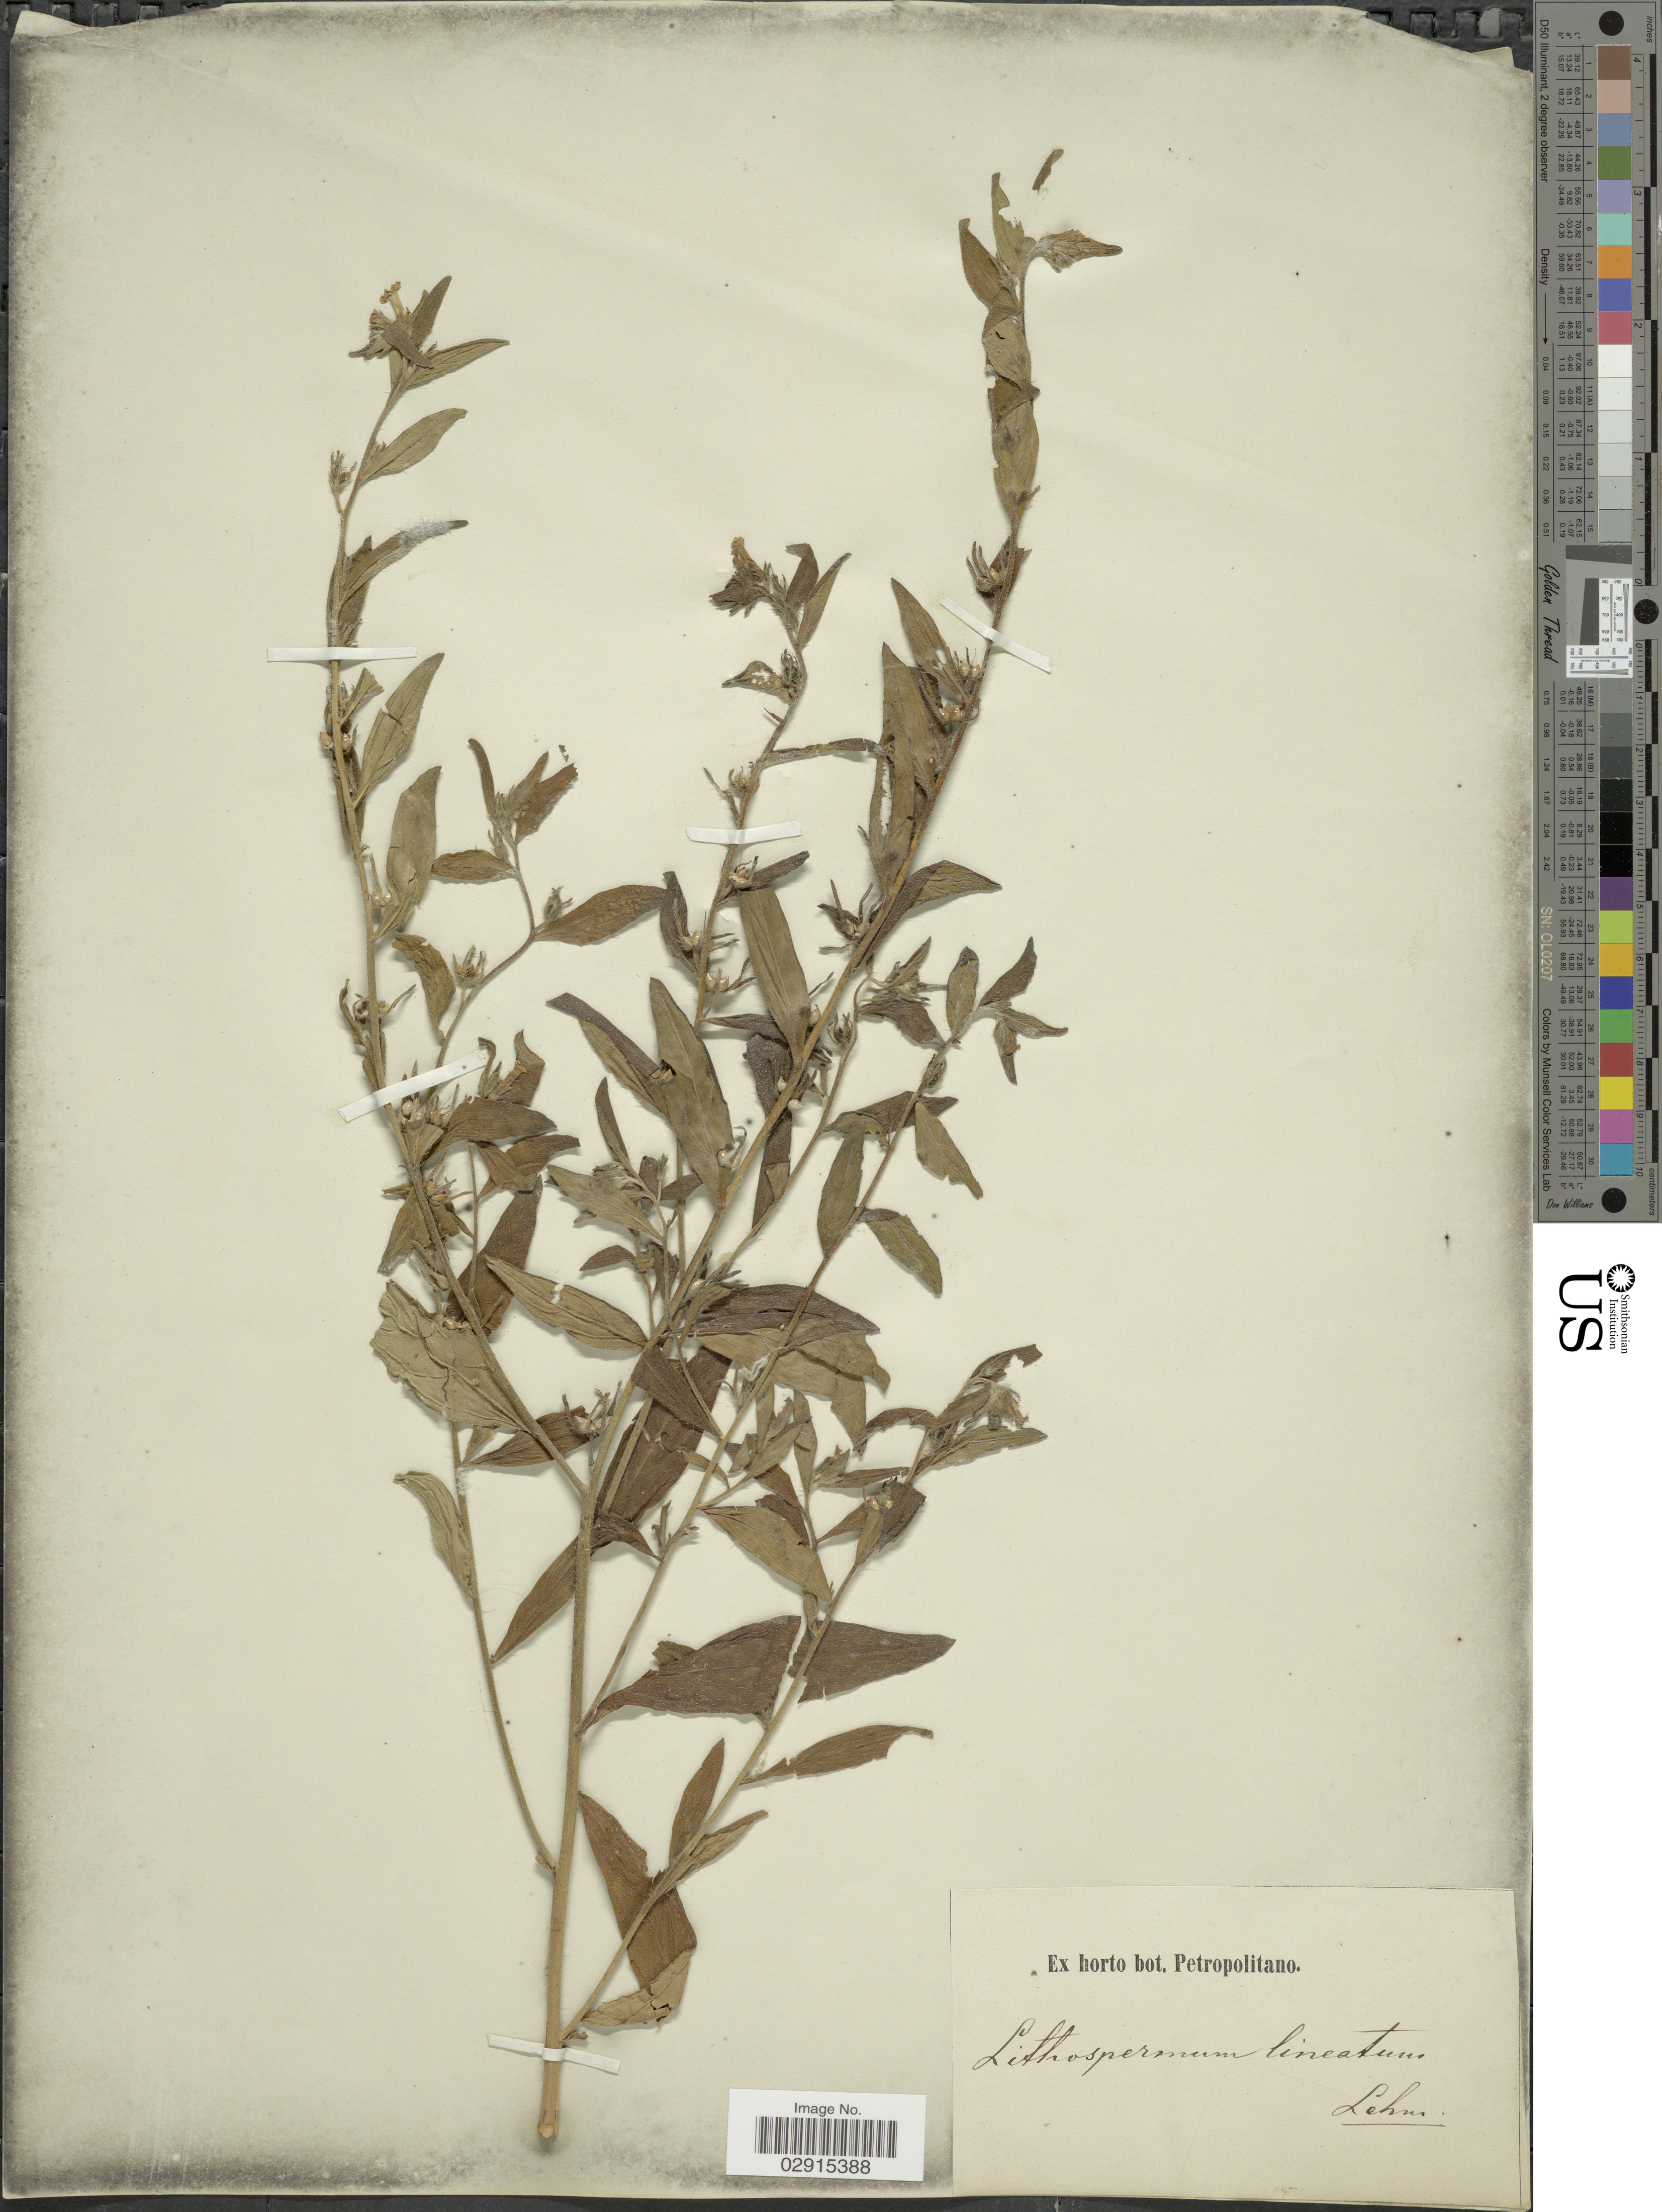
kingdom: Plantae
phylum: Tracheophyta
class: Magnoliopsida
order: Boraginales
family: Boraginaceae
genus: Lithospermum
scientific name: Lithospermum lineatum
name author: Lehm.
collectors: ex Horto Bot. Petropolitano